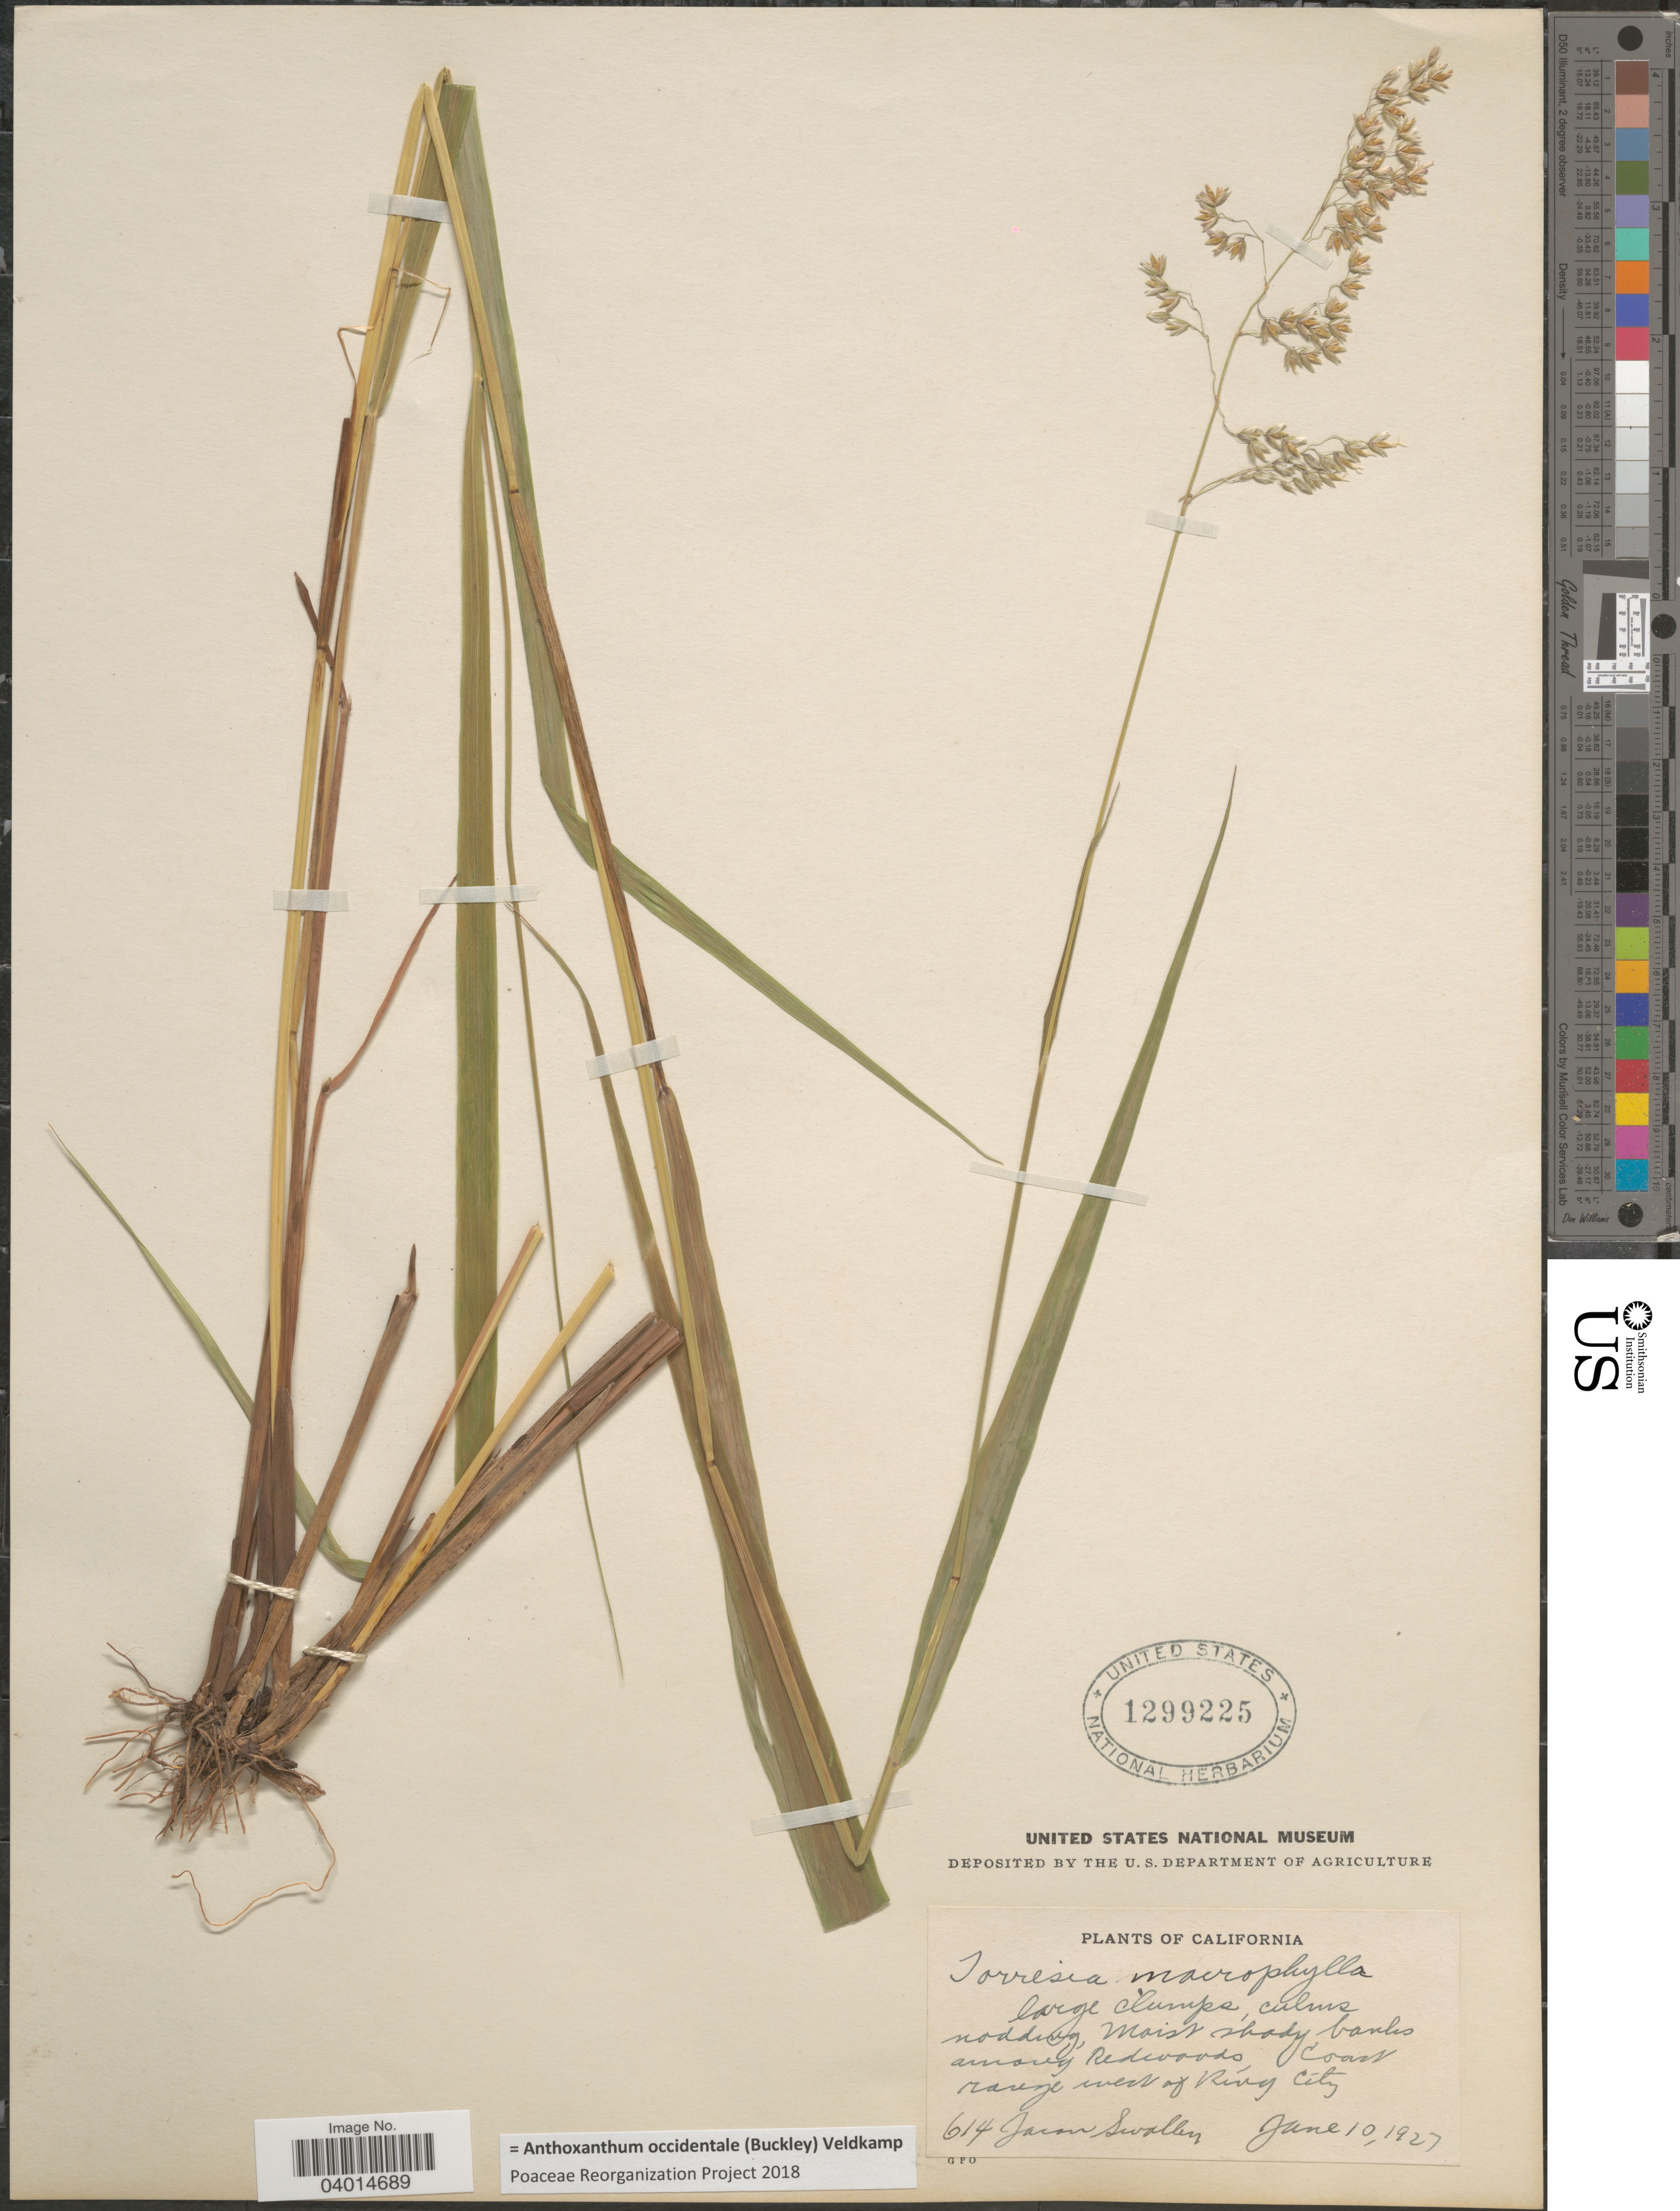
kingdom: Plantae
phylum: Tracheophyta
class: Liliopsida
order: Poales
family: Poaceae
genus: Anthoxanthum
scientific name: Anthoxanthum occidentale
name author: (Buckley) Veldkamp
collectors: J. R. Swallen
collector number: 614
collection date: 1927-06-10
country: United States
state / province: California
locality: Moist shady banks among Redwoods, Coast Range west of Ring City.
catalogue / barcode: US 1299225